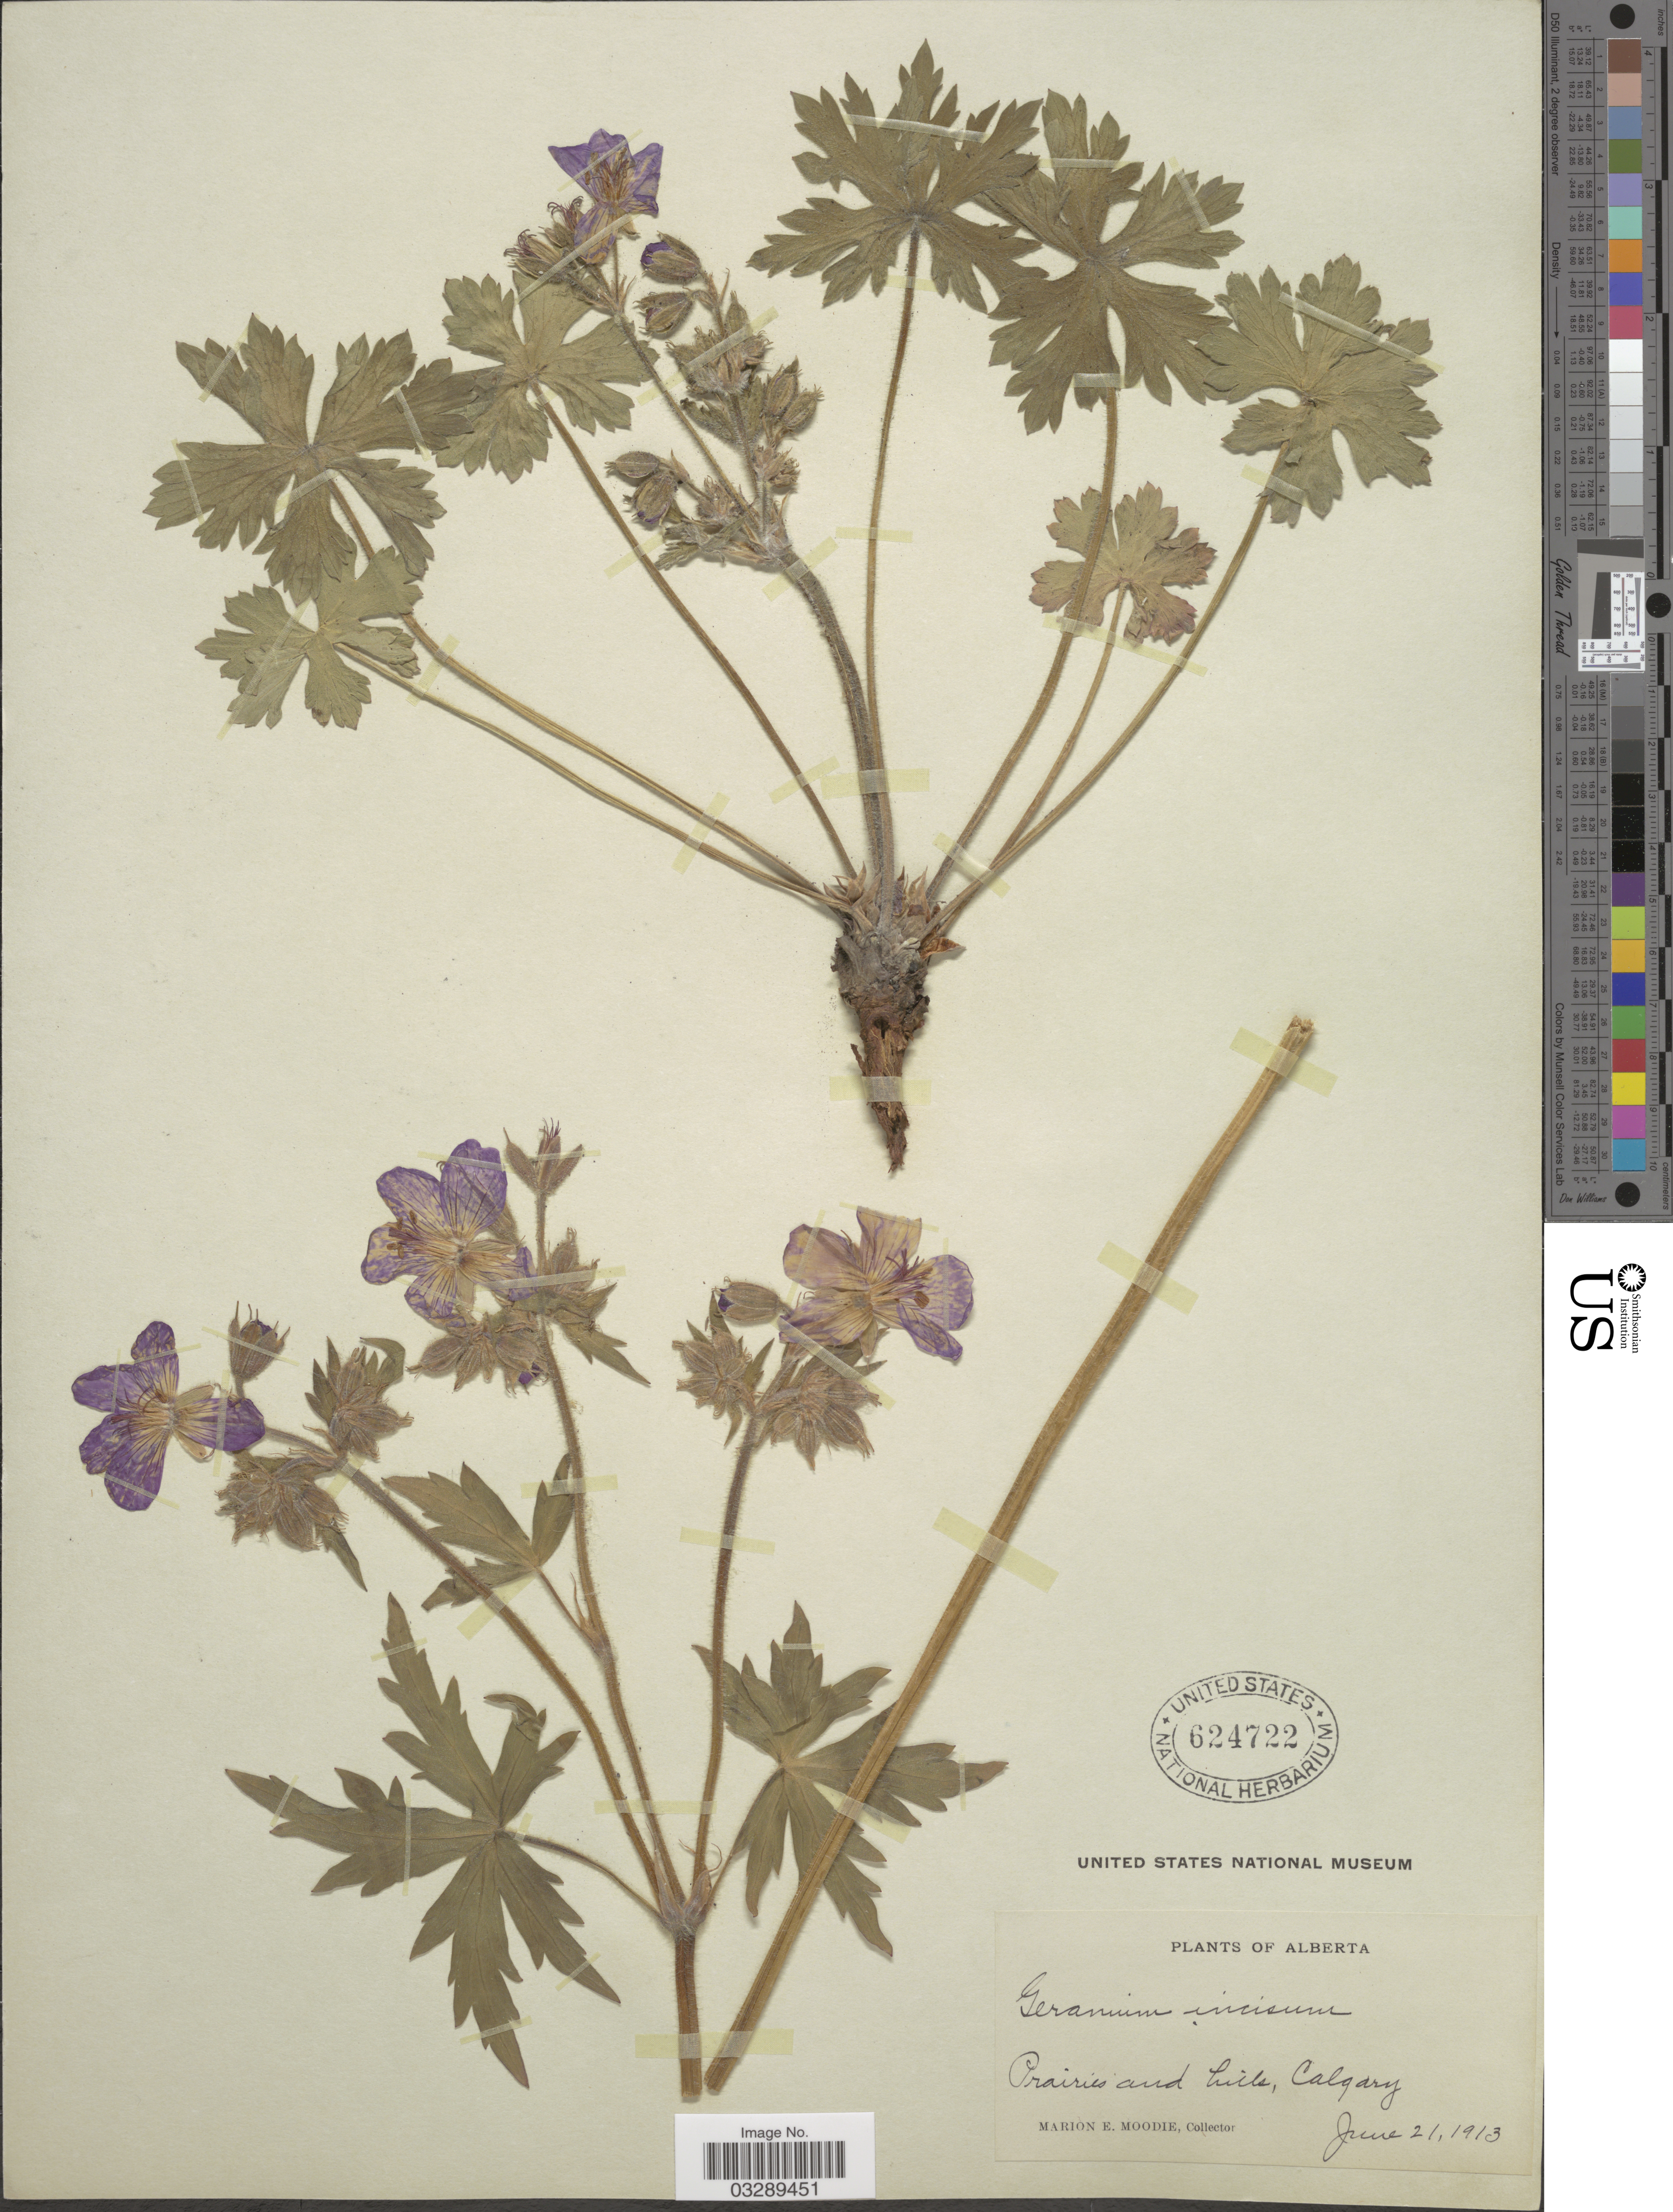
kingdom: Plantae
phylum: Tracheophyta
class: Magnoliopsida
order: Geraniales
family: Geraniaceae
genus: Geranium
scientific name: Geranium sp.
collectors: M. E. Moodie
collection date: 1913-06-21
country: Canada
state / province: Alberta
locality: Prairies and hills, Calgary.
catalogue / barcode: US 624722